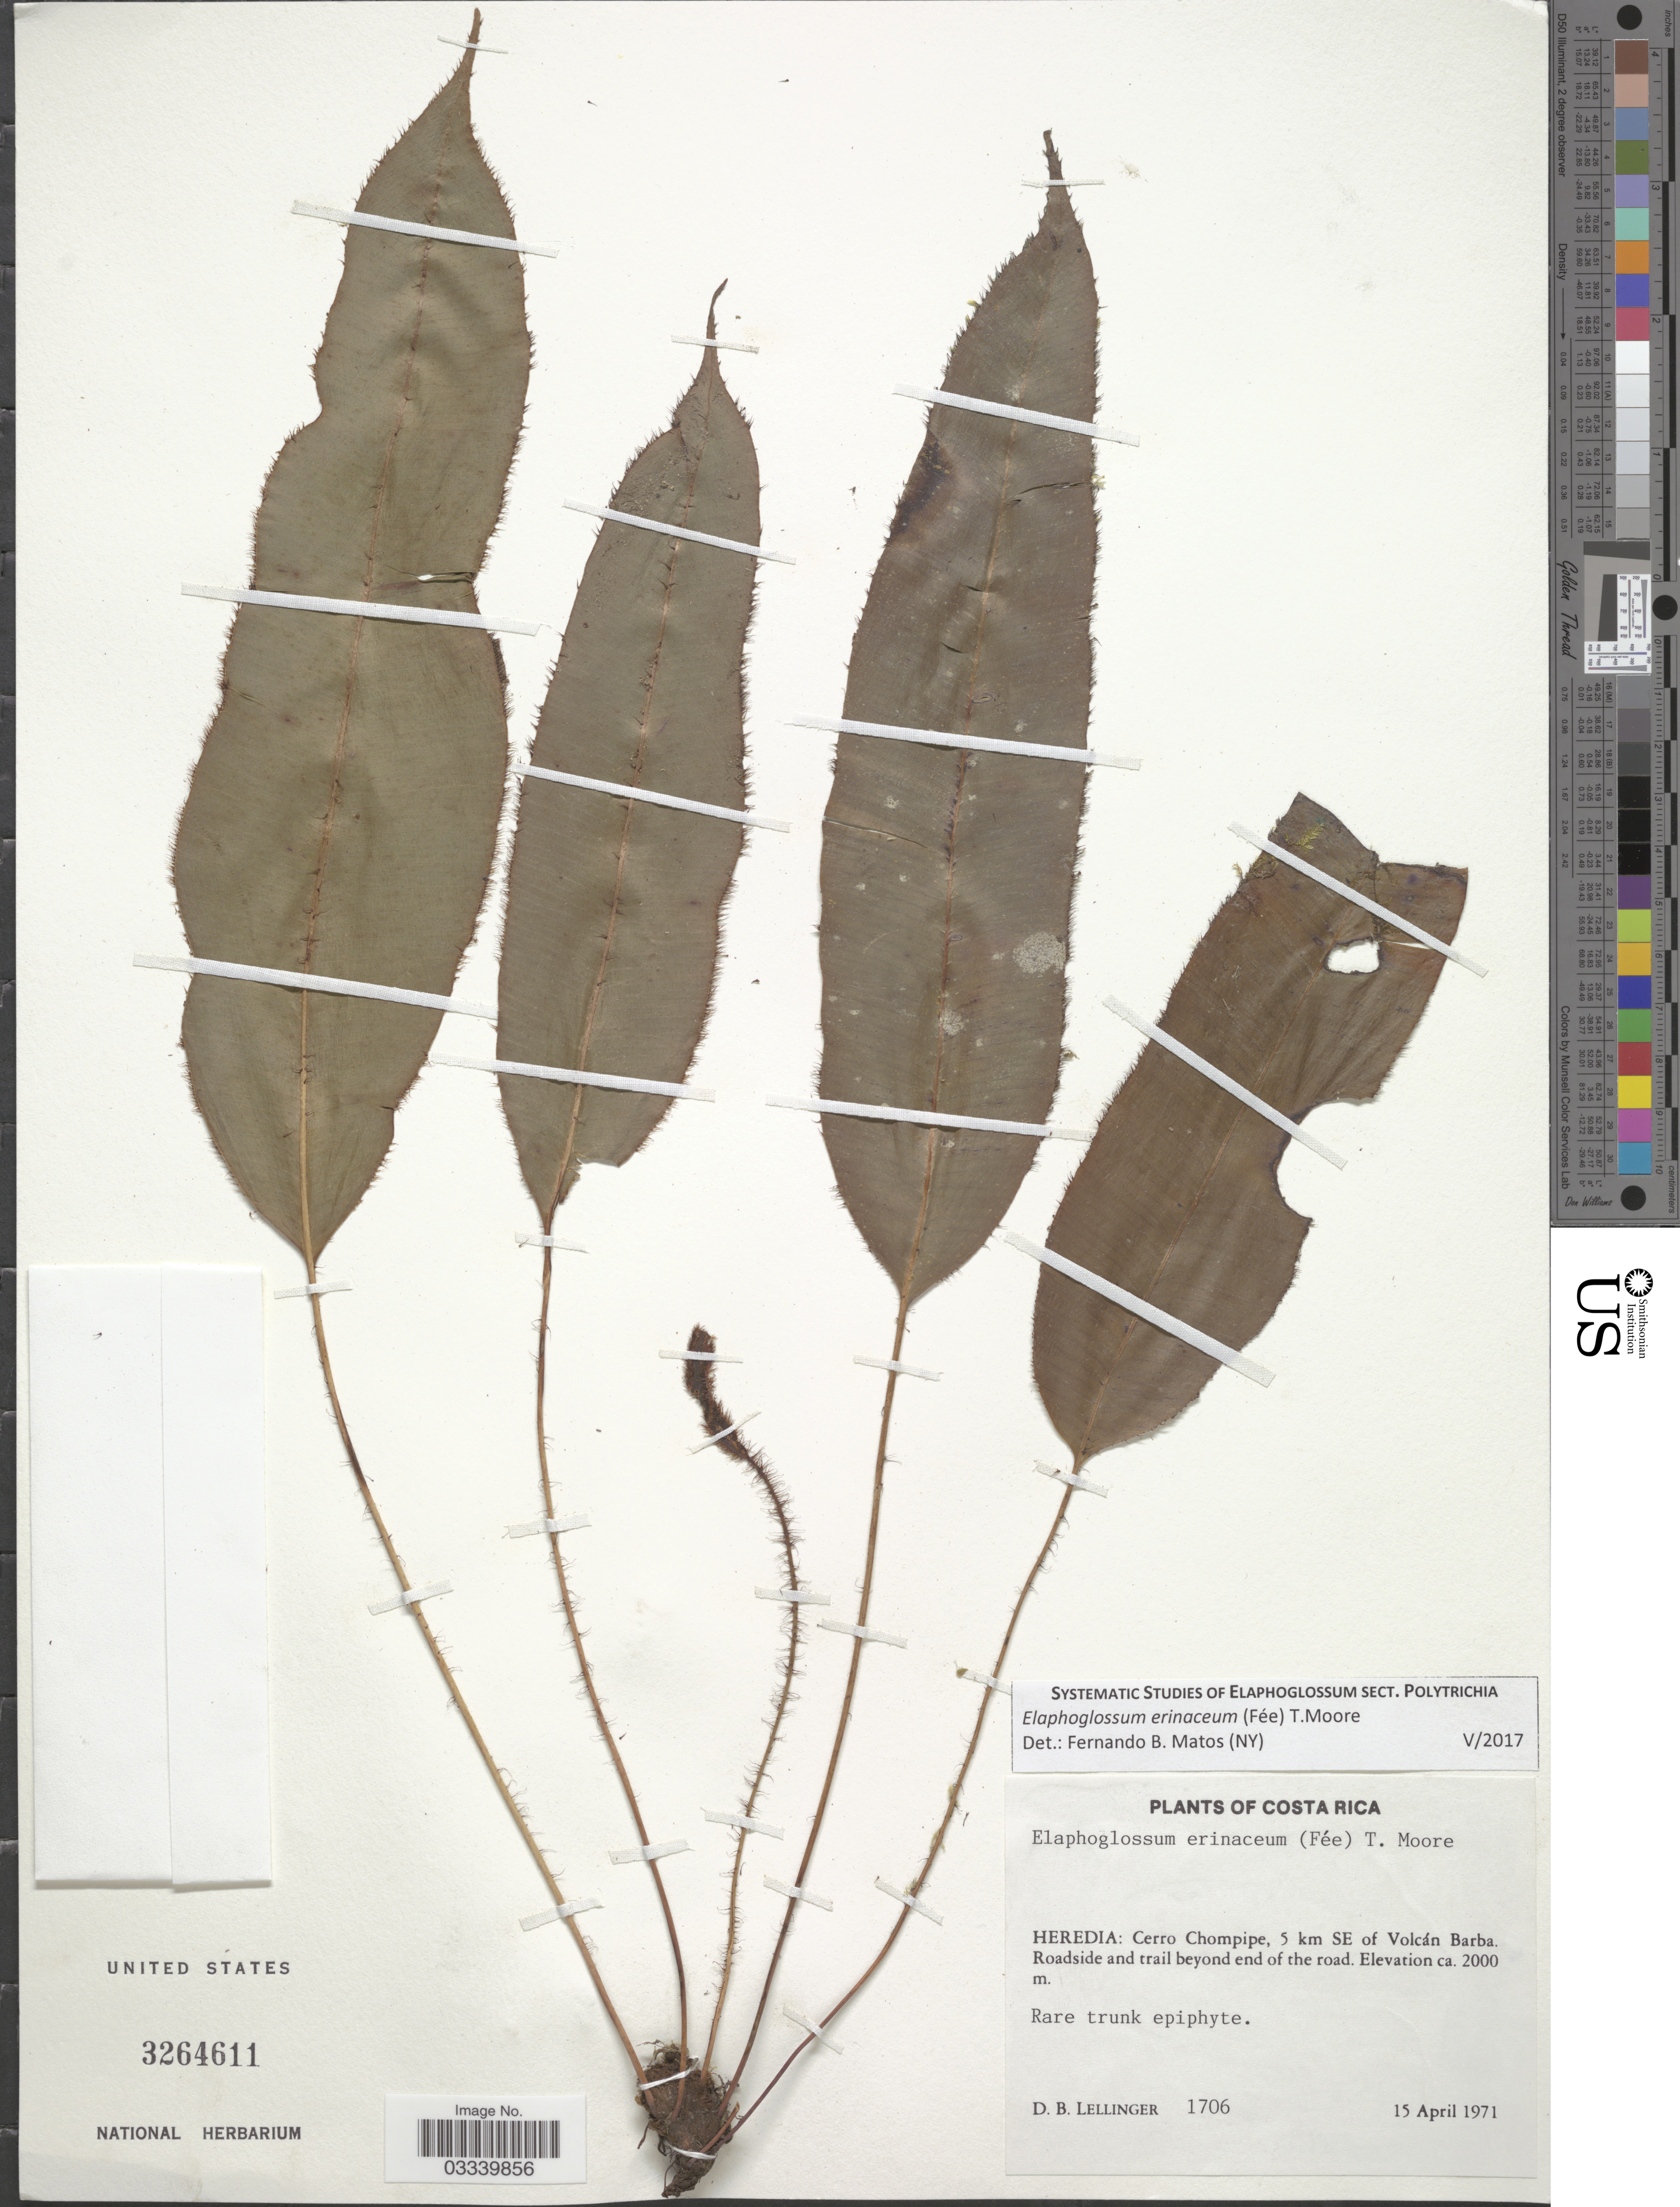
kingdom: Plantae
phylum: Tracheophyta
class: Polypodiopsida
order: Polypodiales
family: Dryopteridaceae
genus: Elaphoglossum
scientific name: Elaphoglossum erinaceum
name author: (Fée) T. Moore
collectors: D. B. Lellinger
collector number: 1706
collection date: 1971-04-15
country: Costa Rica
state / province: Heredia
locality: Cerro Chompipe, 5 km SE of Volcán Barba. Roadside and trail beyond end of the road.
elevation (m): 2000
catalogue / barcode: US 3264611